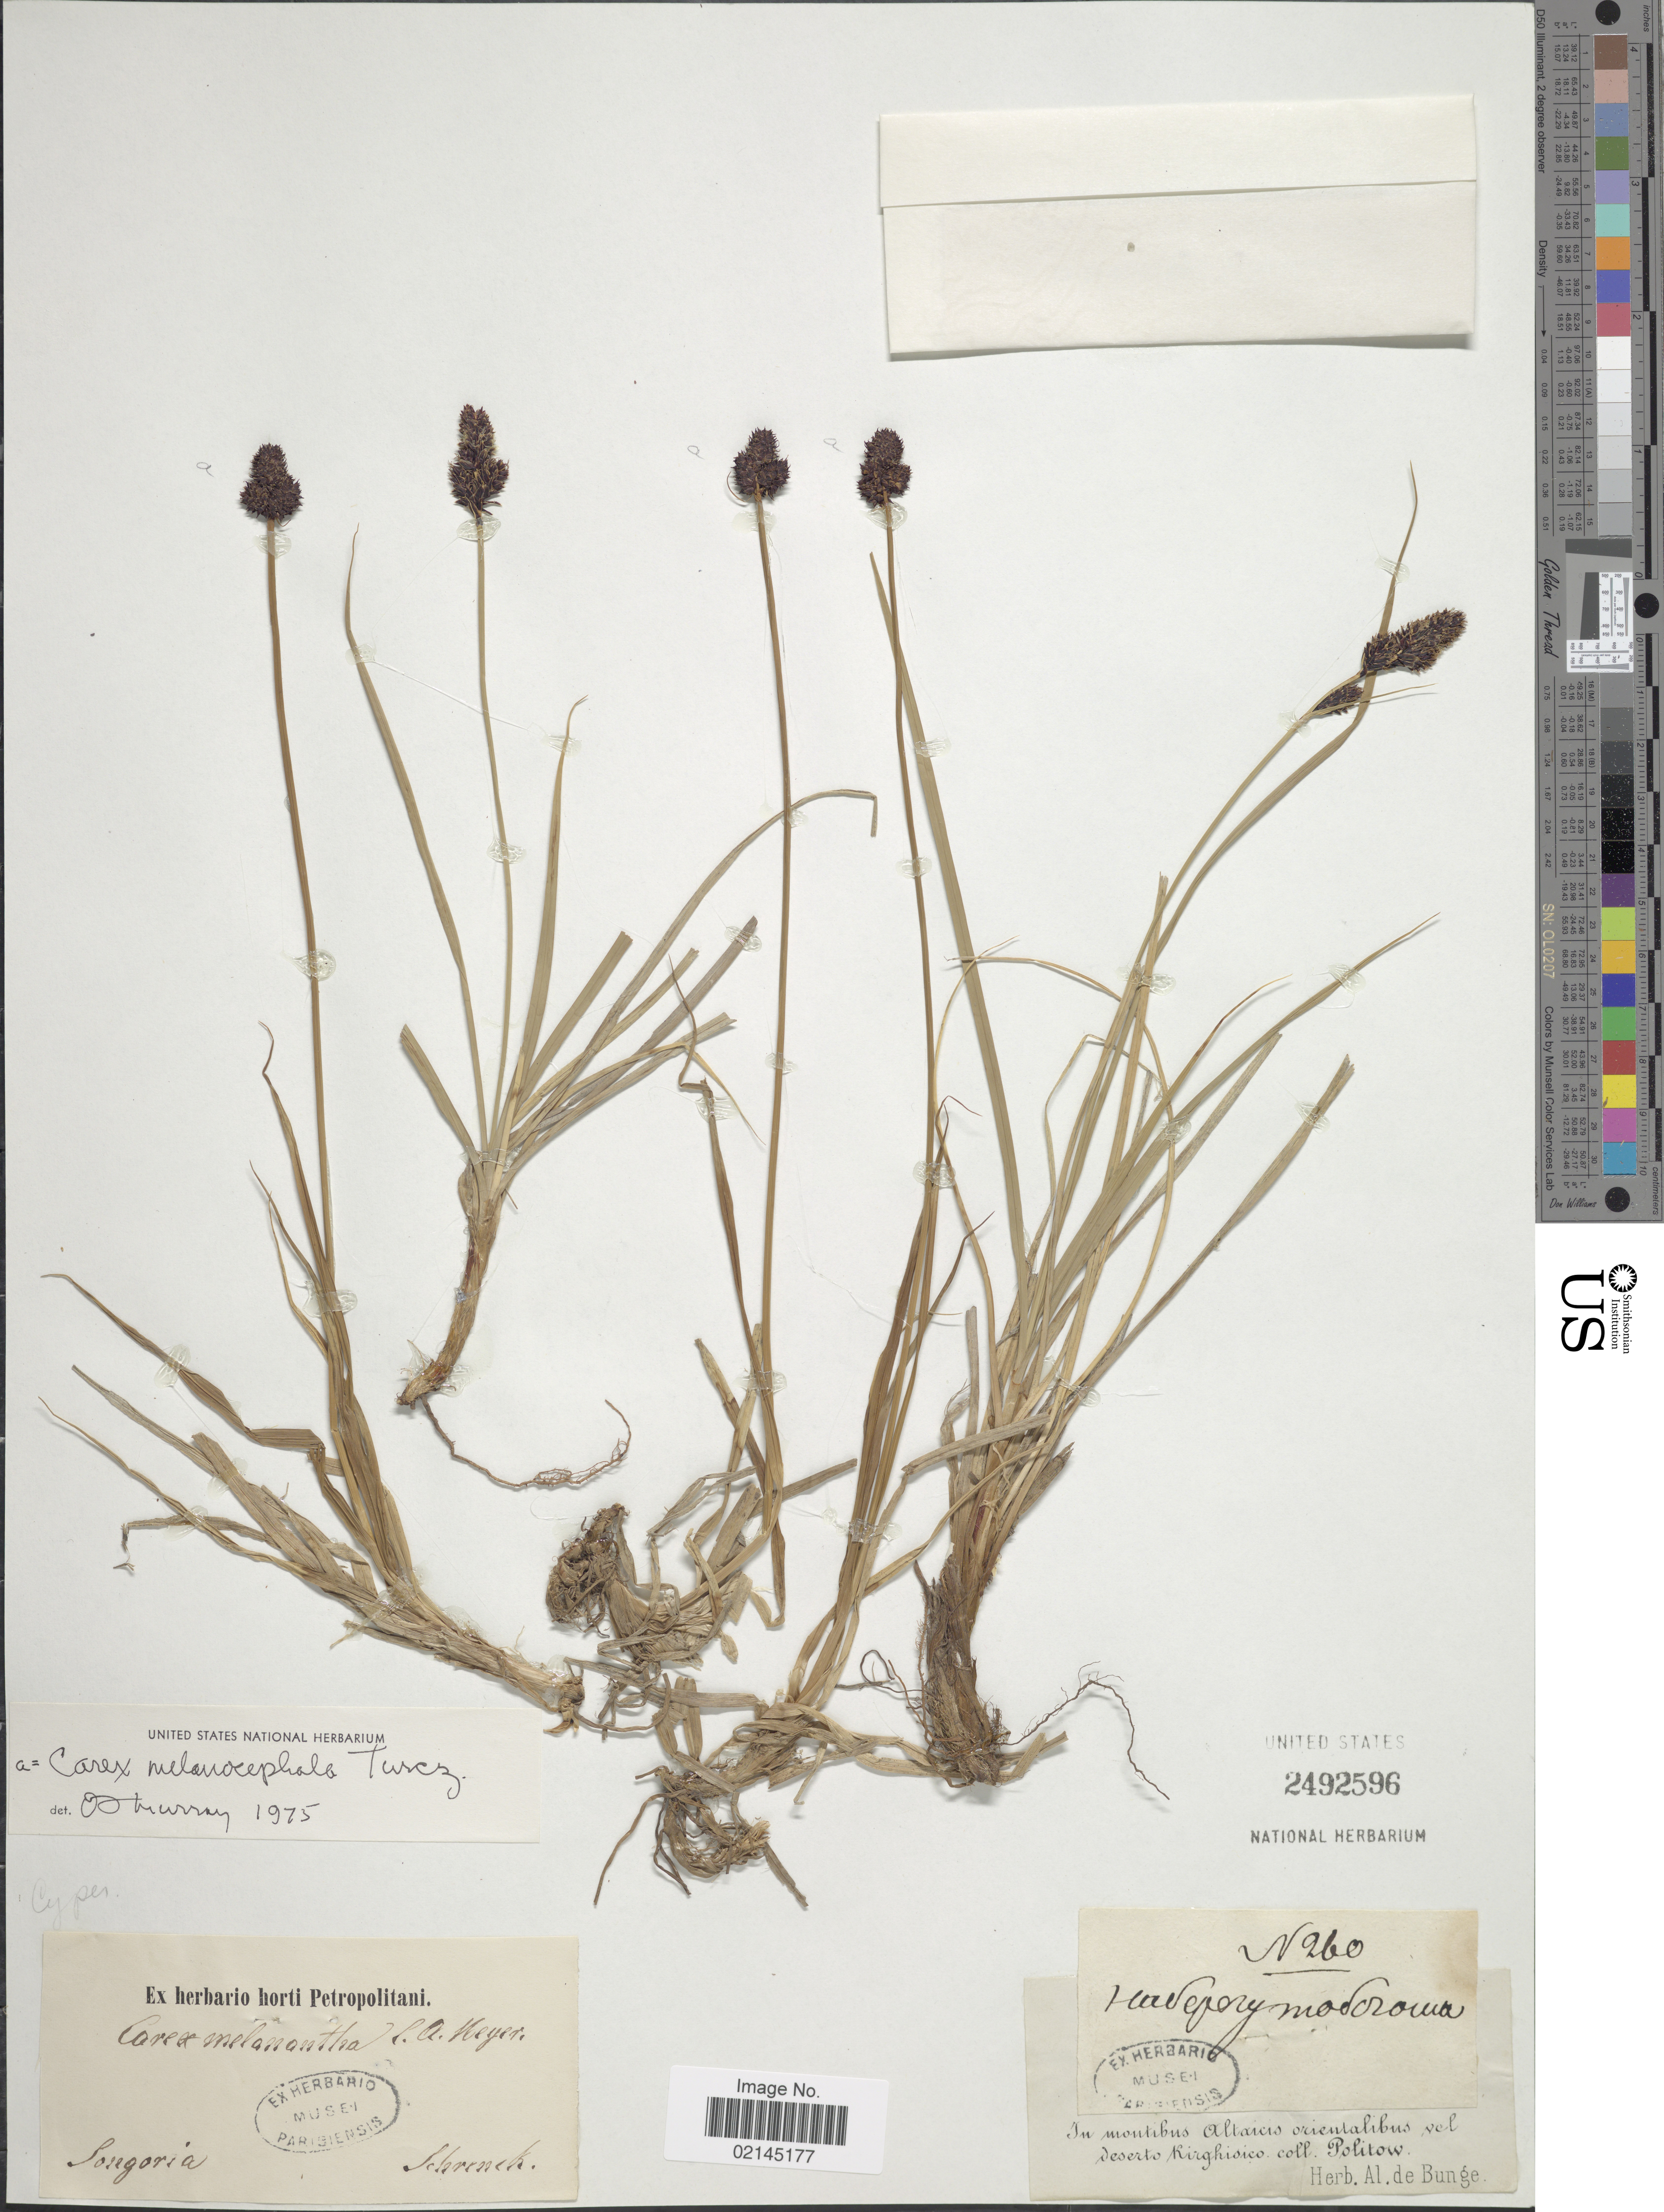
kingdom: Plantae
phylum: Tracheophyta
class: Liliopsida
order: Poales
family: Cyperaceae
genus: Carex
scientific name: Carex melanocephala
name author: Turcz.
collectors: -- Schrenck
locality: Soregoria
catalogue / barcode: US 2492596-2